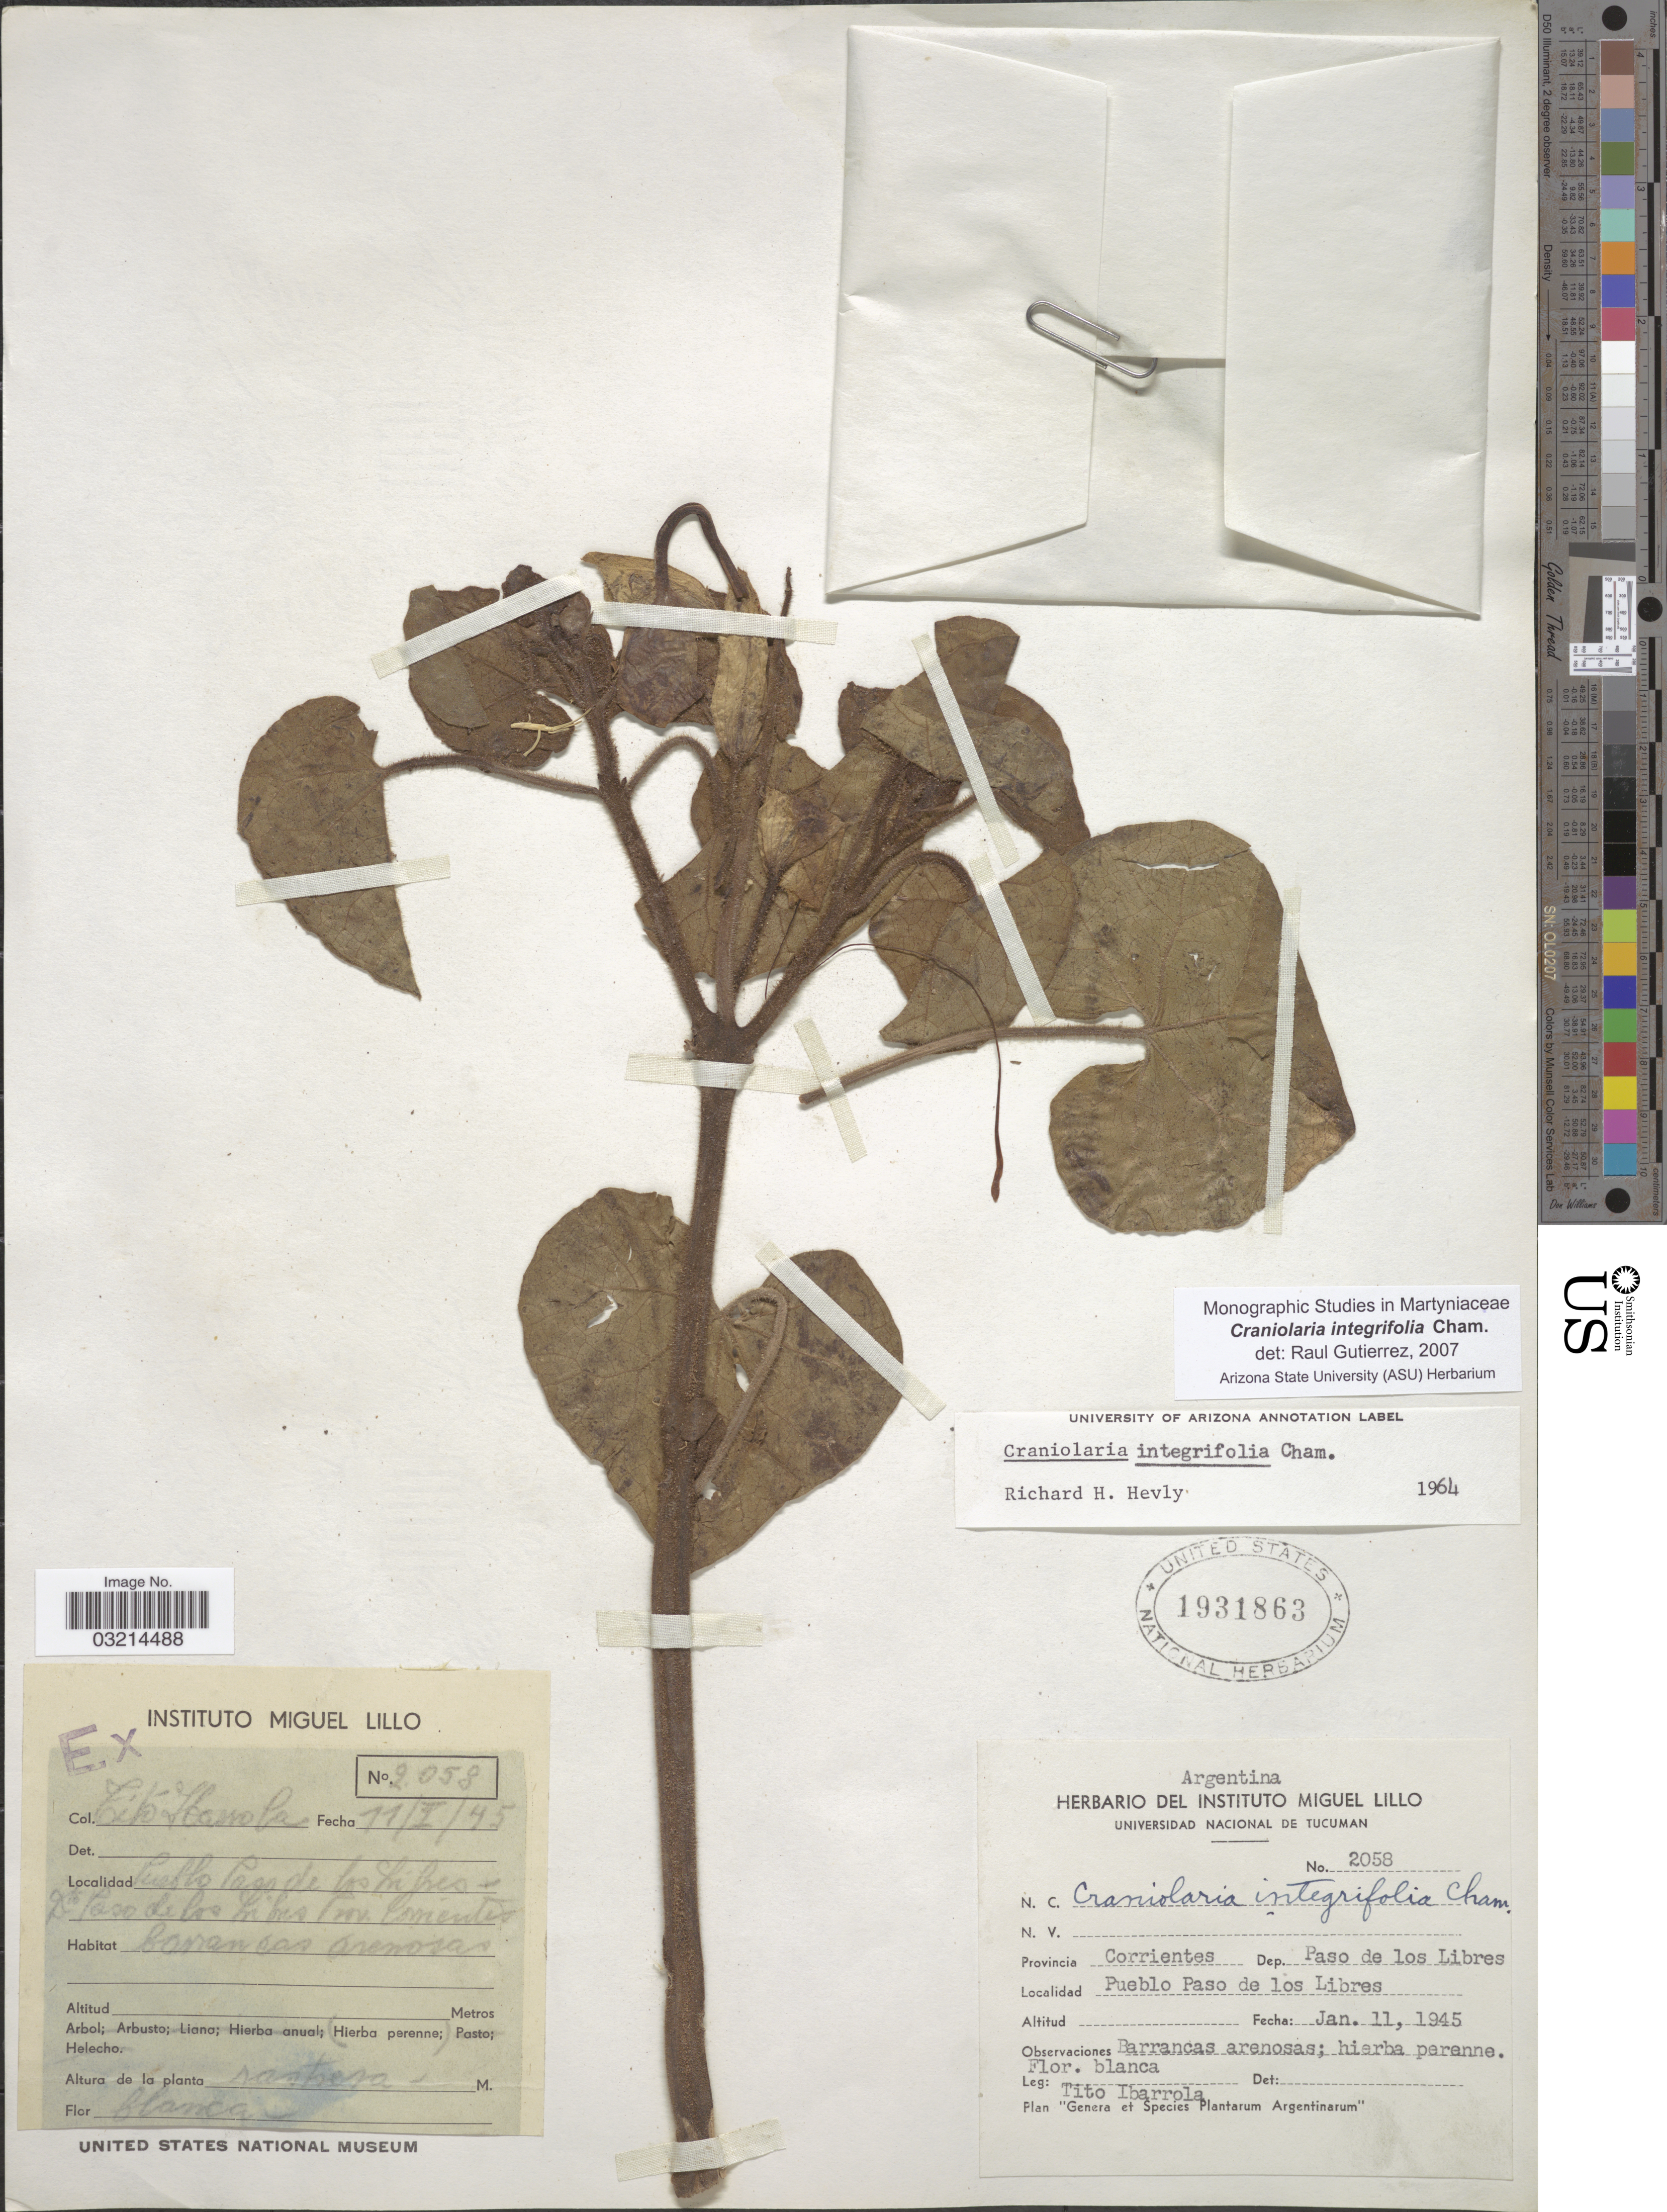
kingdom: Plantae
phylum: Tracheophyta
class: Magnoliopsida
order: Lamiales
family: Martyniaceae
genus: Craniolaria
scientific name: Craniolaria integrifolia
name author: Cham.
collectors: T. Ibarrola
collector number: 2058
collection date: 1945-01-11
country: Argentina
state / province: Corrientes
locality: Dep. Paso de Los Libres, Pueblo Paso de los Libres.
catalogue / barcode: US 1931863